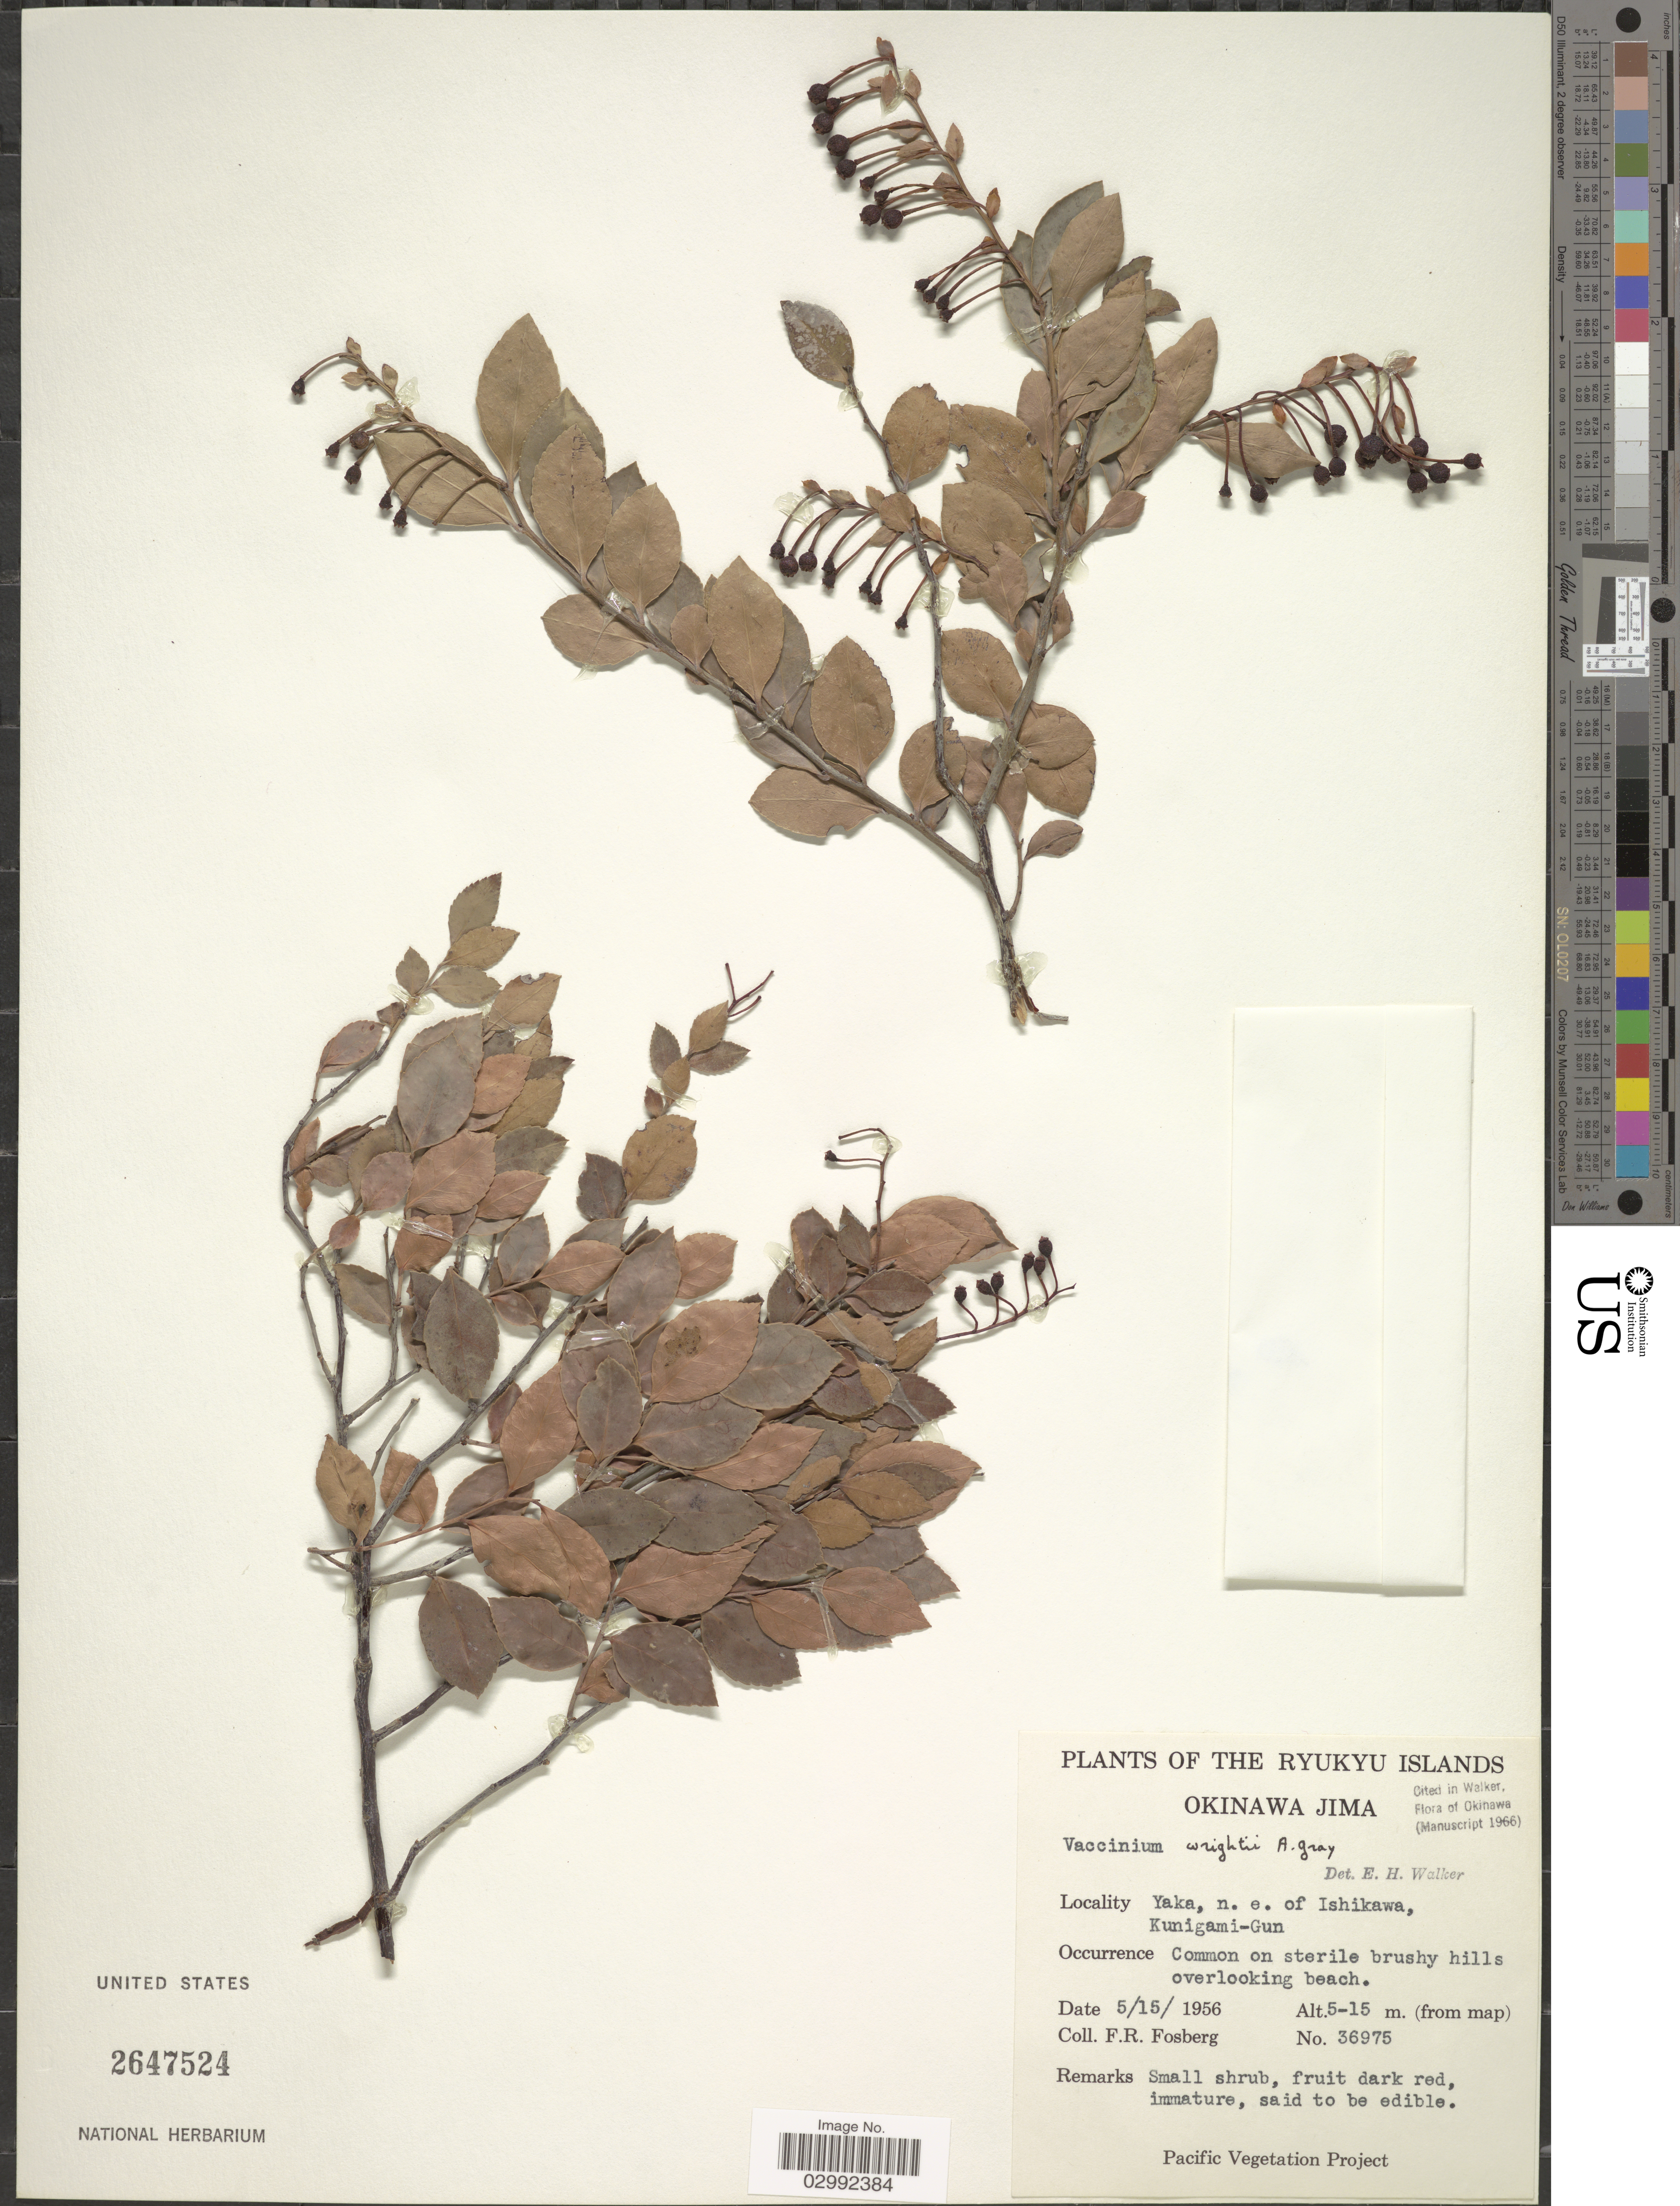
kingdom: Plantae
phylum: Tracheophyta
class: Magnoliopsida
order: Ericales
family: Ericaceae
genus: Vaccinium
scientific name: Vaccinium wrightii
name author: A. Gray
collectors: F. R. Fosberg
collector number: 36975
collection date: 1956-05-15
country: Japan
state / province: Okinawa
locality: Ryukyu Islands. Okinawa Jima. Yaka, n. e. of Ishikawa, Kunigami-Gun.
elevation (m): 5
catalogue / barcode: US 2647524